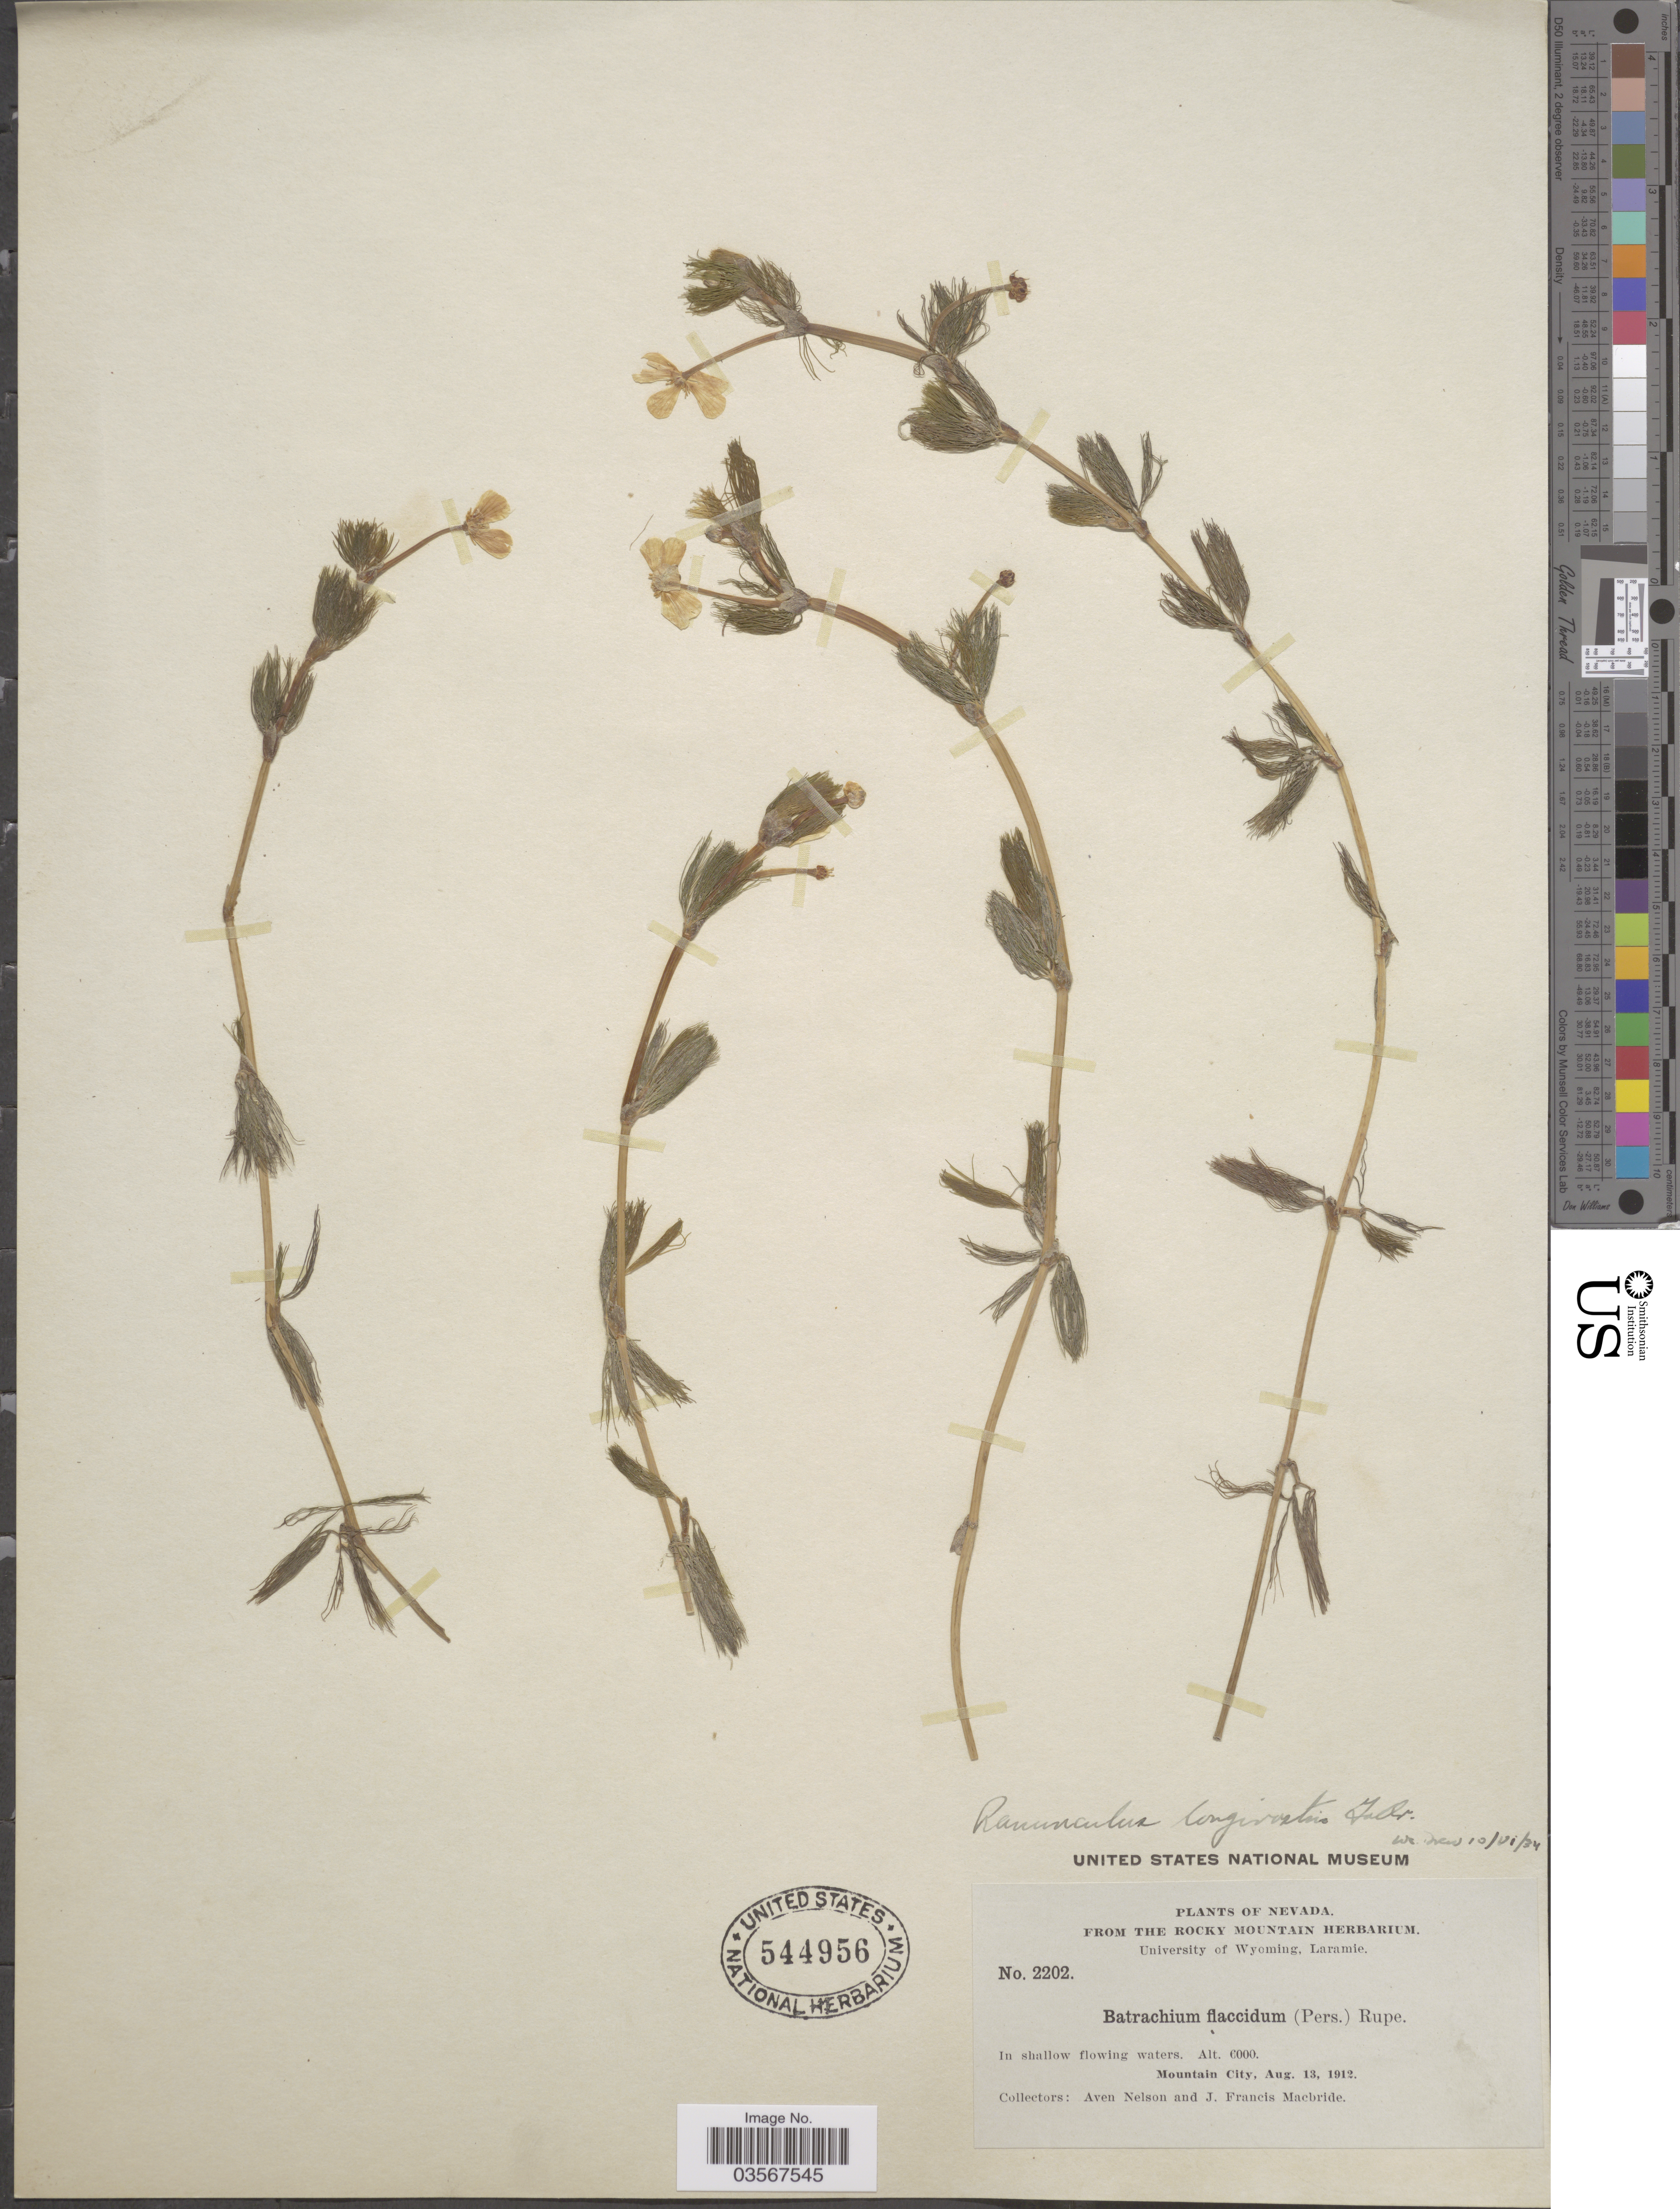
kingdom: Plantae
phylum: Tracheophyta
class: Magnoliopsida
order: Ranunculales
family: Ranunculaceae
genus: Ranunculus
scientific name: Ranunculus longirostris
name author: Godr.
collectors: A. Nelson & J. F. Macbride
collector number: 2202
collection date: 1912-08-13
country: United States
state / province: Nevada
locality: Mountain City.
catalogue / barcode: US 544956